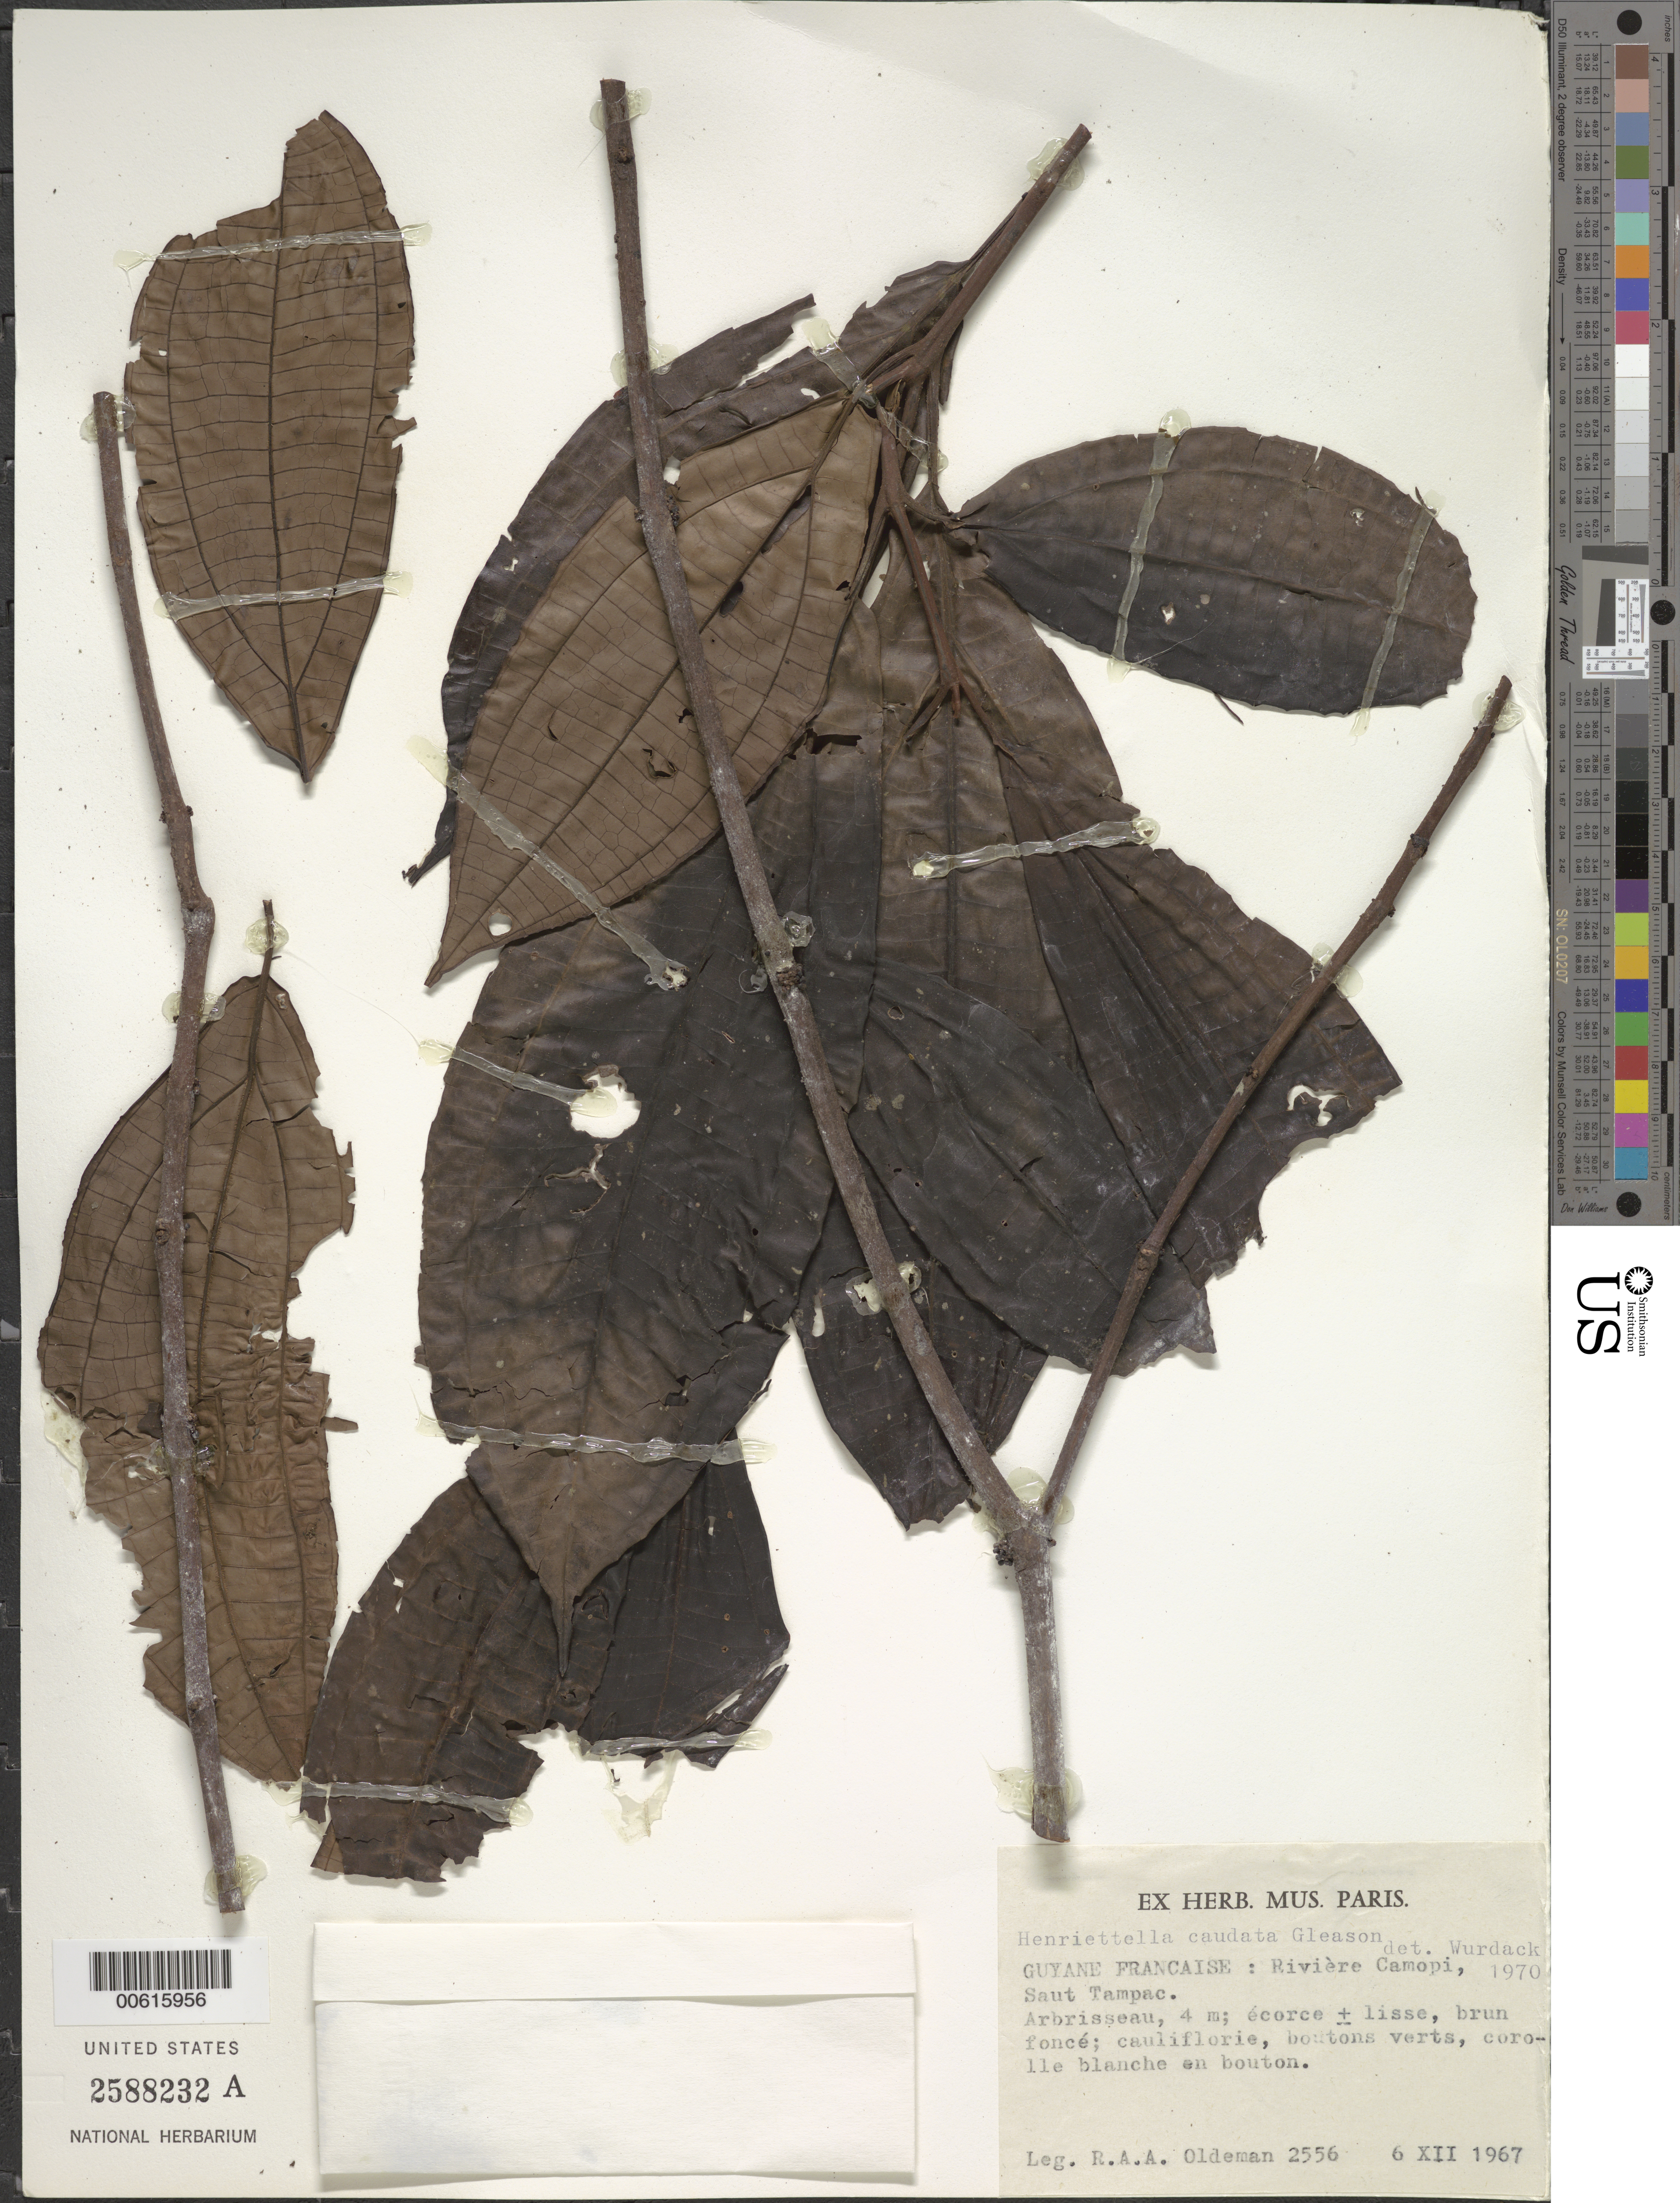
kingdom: Plantae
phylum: Tracheophyta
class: Magnoliopsida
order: Myrtales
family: Melastomataceae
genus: Henriettea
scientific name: Henriettea caudata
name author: (Gleason) Penneys et al.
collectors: R. Oldeman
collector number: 2556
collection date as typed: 6-Dec-67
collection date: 1967-12-06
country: French Guiana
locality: Riviére Camopi, (affluent de l'Oyapock) au Saut Tampac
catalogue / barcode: US 2588232A